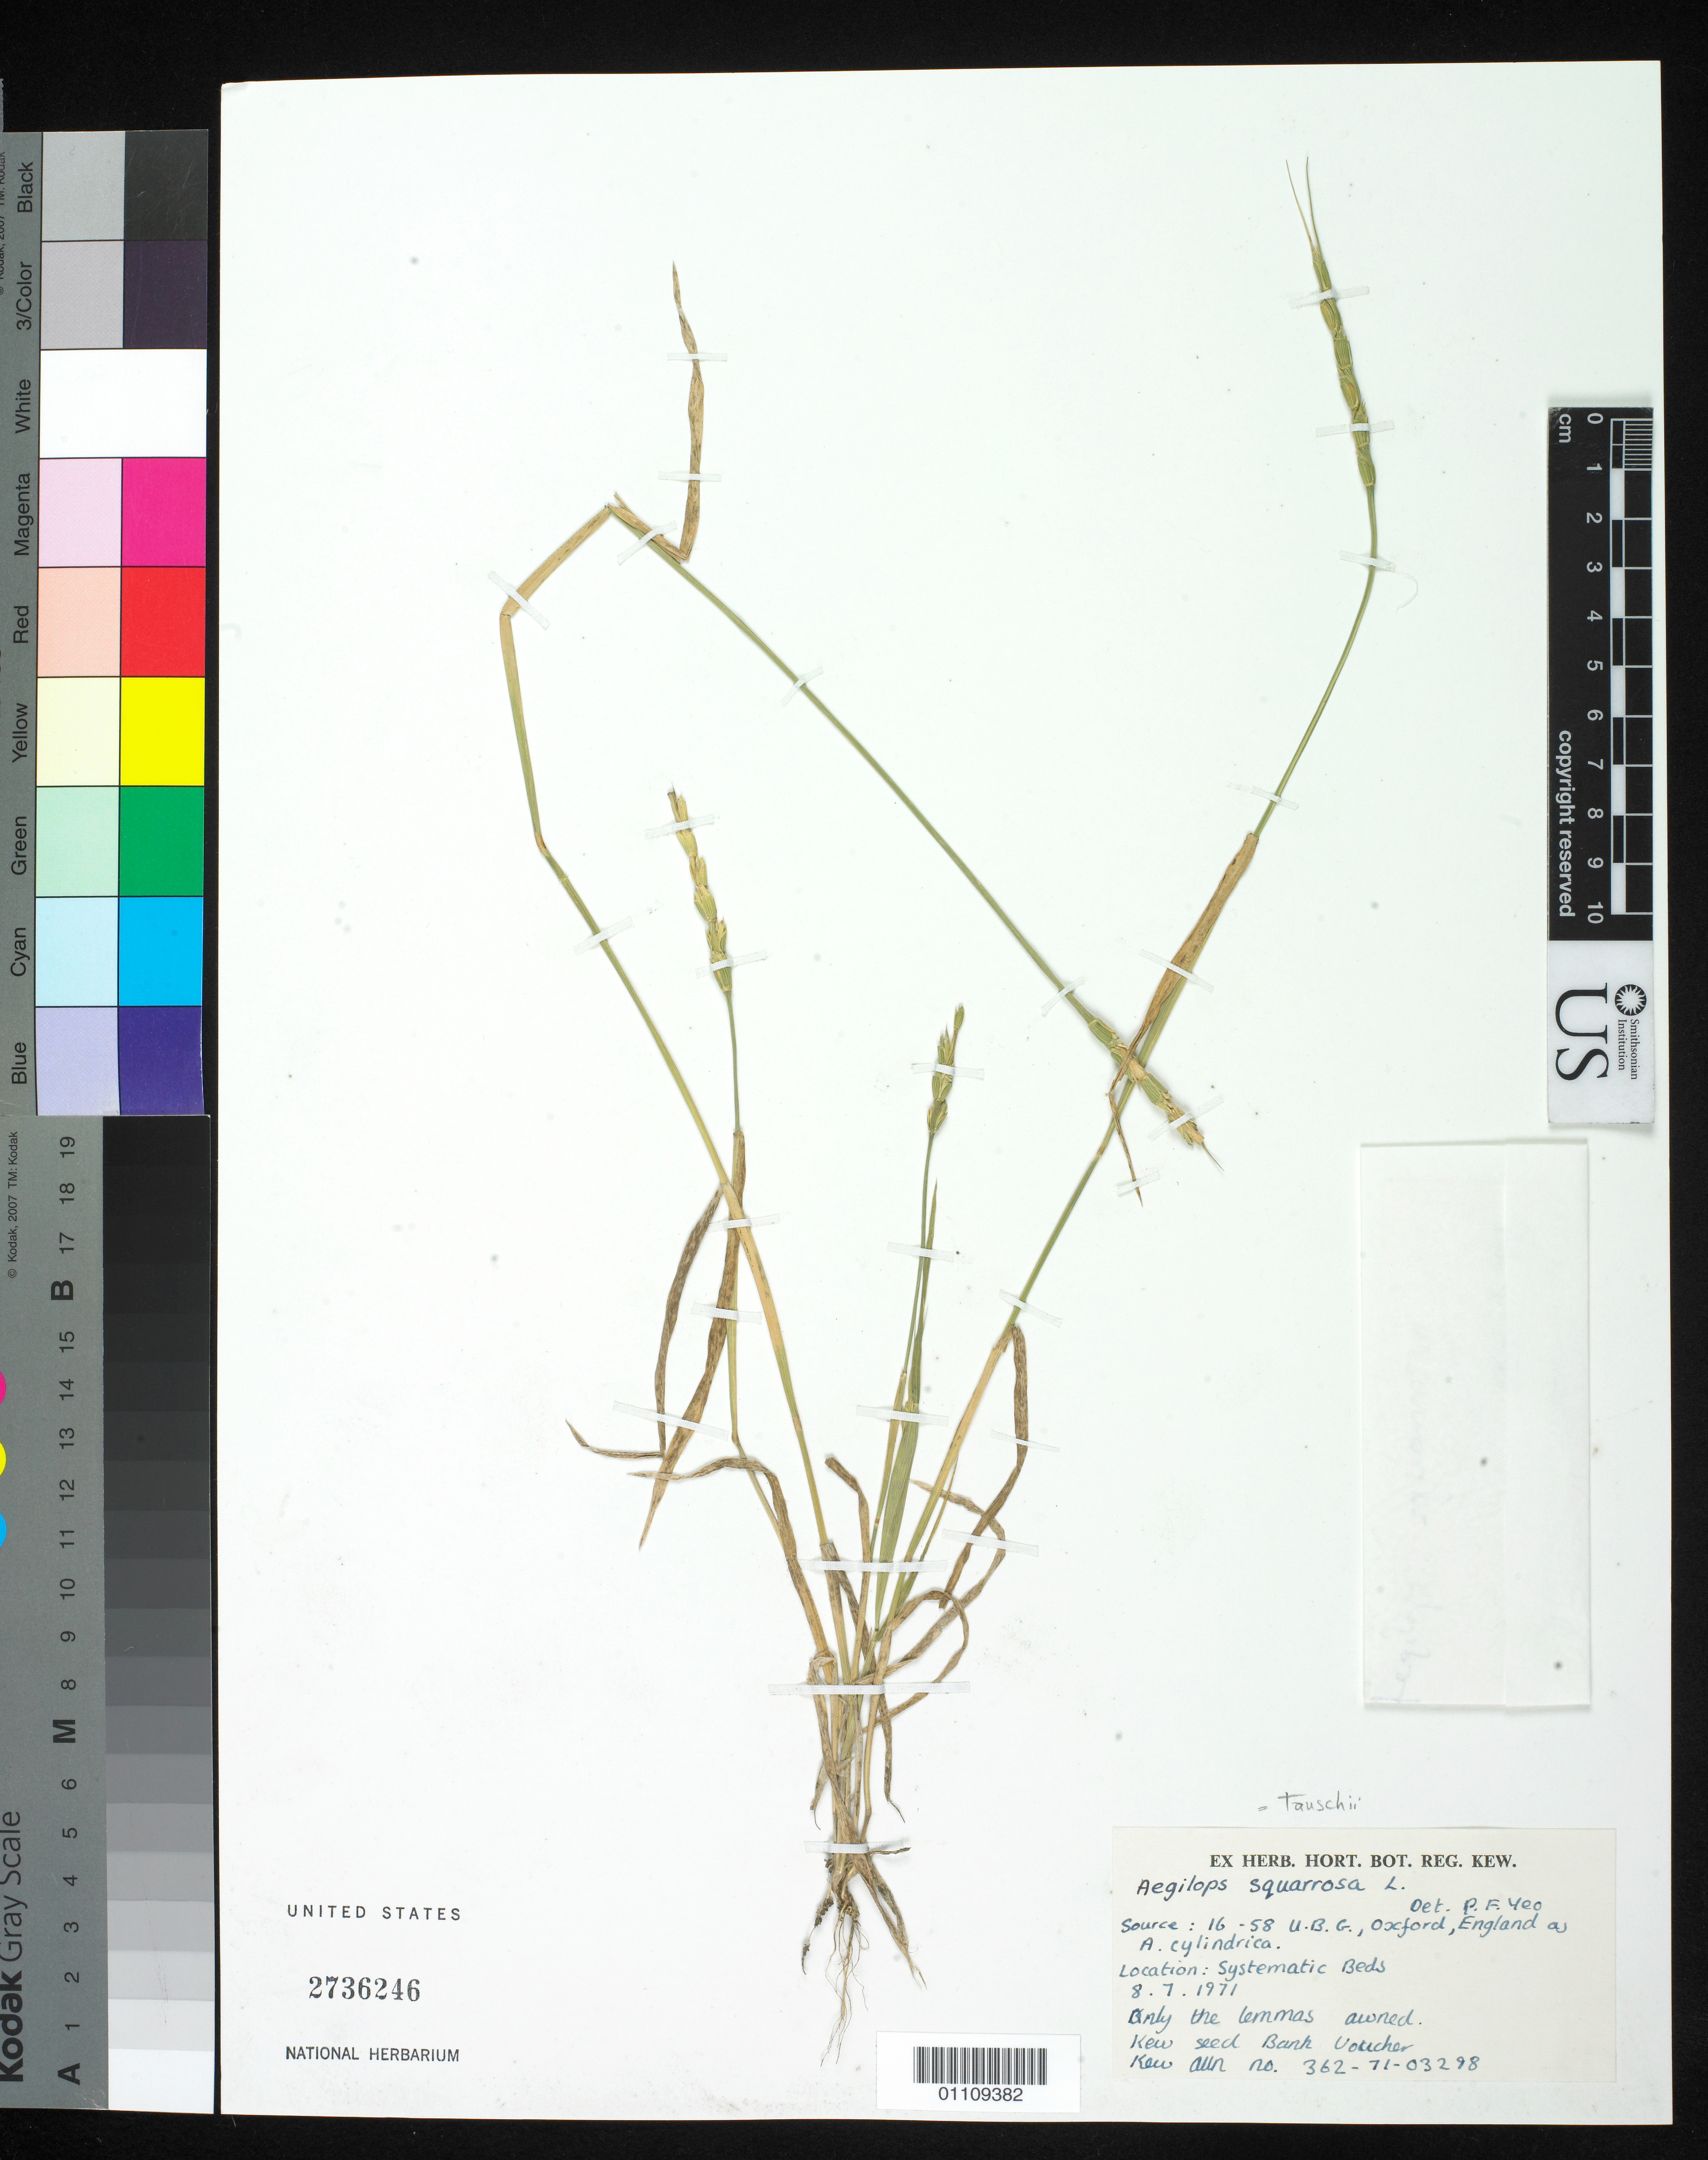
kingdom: Plantae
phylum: Tracheophyta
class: Liliopsida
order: Poales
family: Poaceae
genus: Aegilops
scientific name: Aegilops tauschii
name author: Coss.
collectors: P. Yeo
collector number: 362-71-03298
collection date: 1971-07-08 or 1971-08-07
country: United Kingdom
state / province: England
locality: Systematic Beds, 16-58 U.B.G, Oxford.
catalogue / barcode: US 2736246